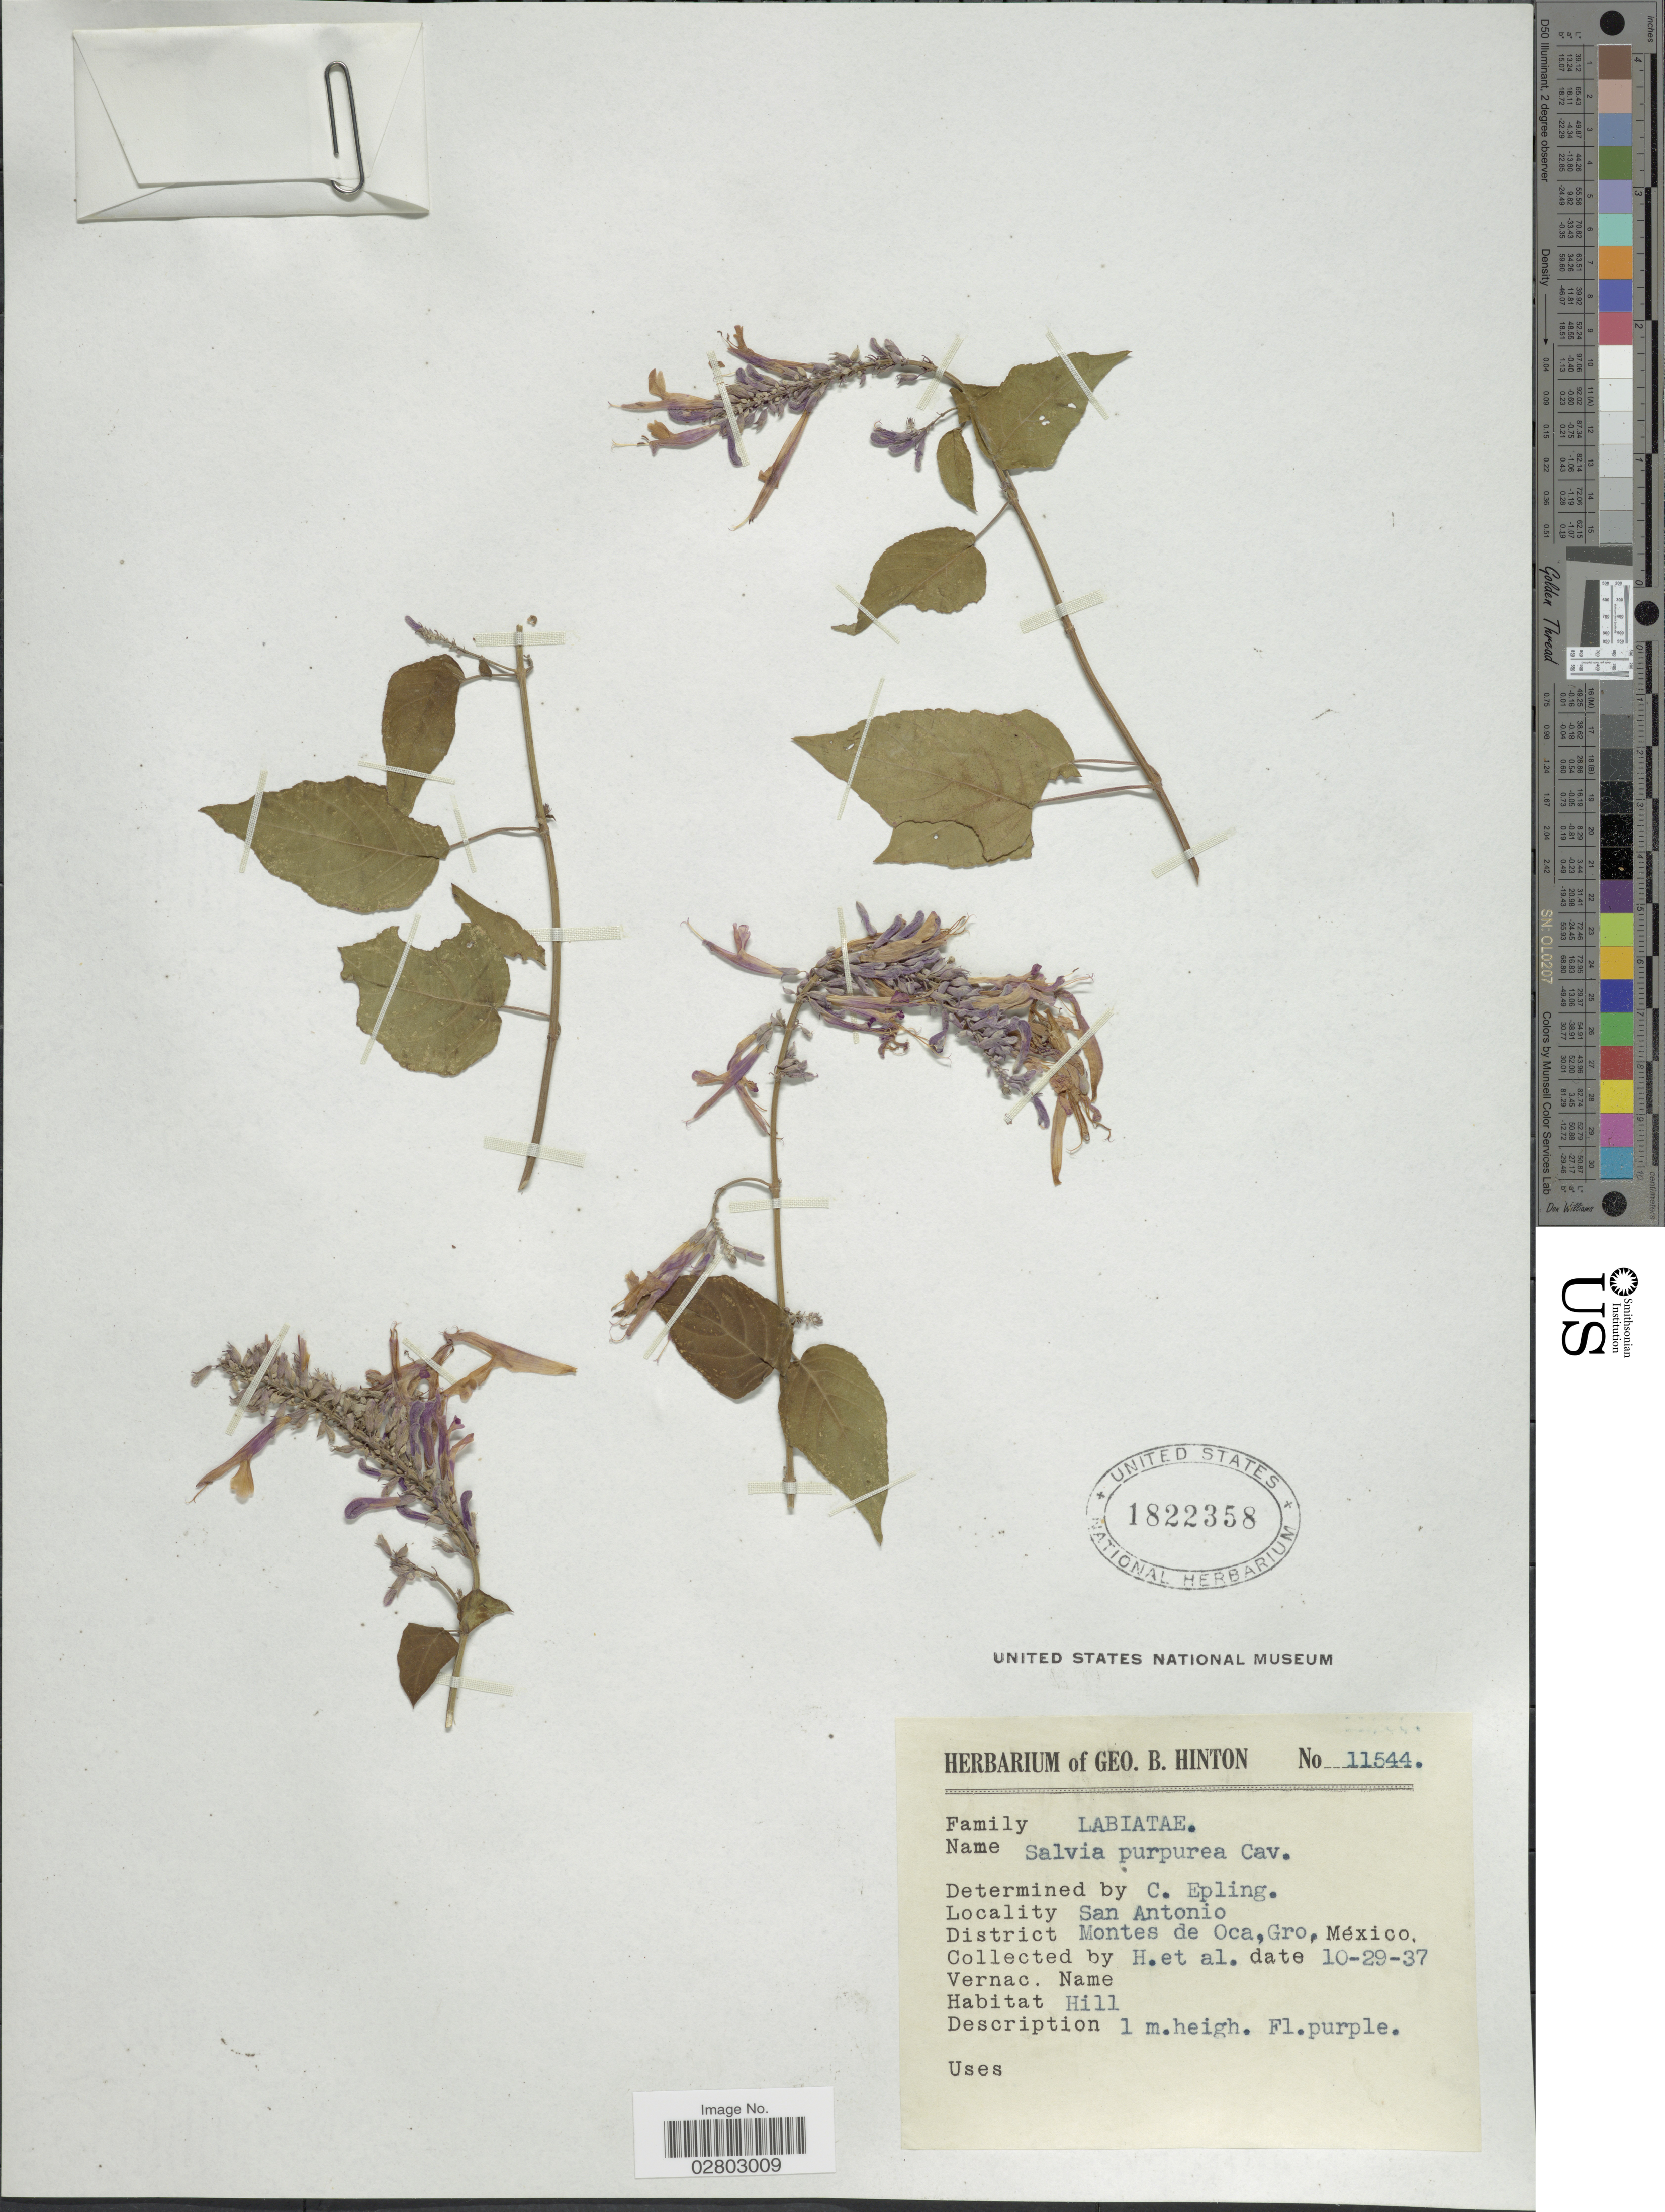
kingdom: Plantae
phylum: Tracheophyta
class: Magnoliopsida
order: Lamiales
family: Lamiaceae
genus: Salvia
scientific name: Salvia purpurea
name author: Cav.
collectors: G. B. Hinton & et al.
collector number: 11544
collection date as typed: Transcribed d/m/y: 29/10/37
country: Mexico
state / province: Guerrero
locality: San Antonio, District Montes de Oca, Gro., México.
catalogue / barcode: US 1822358